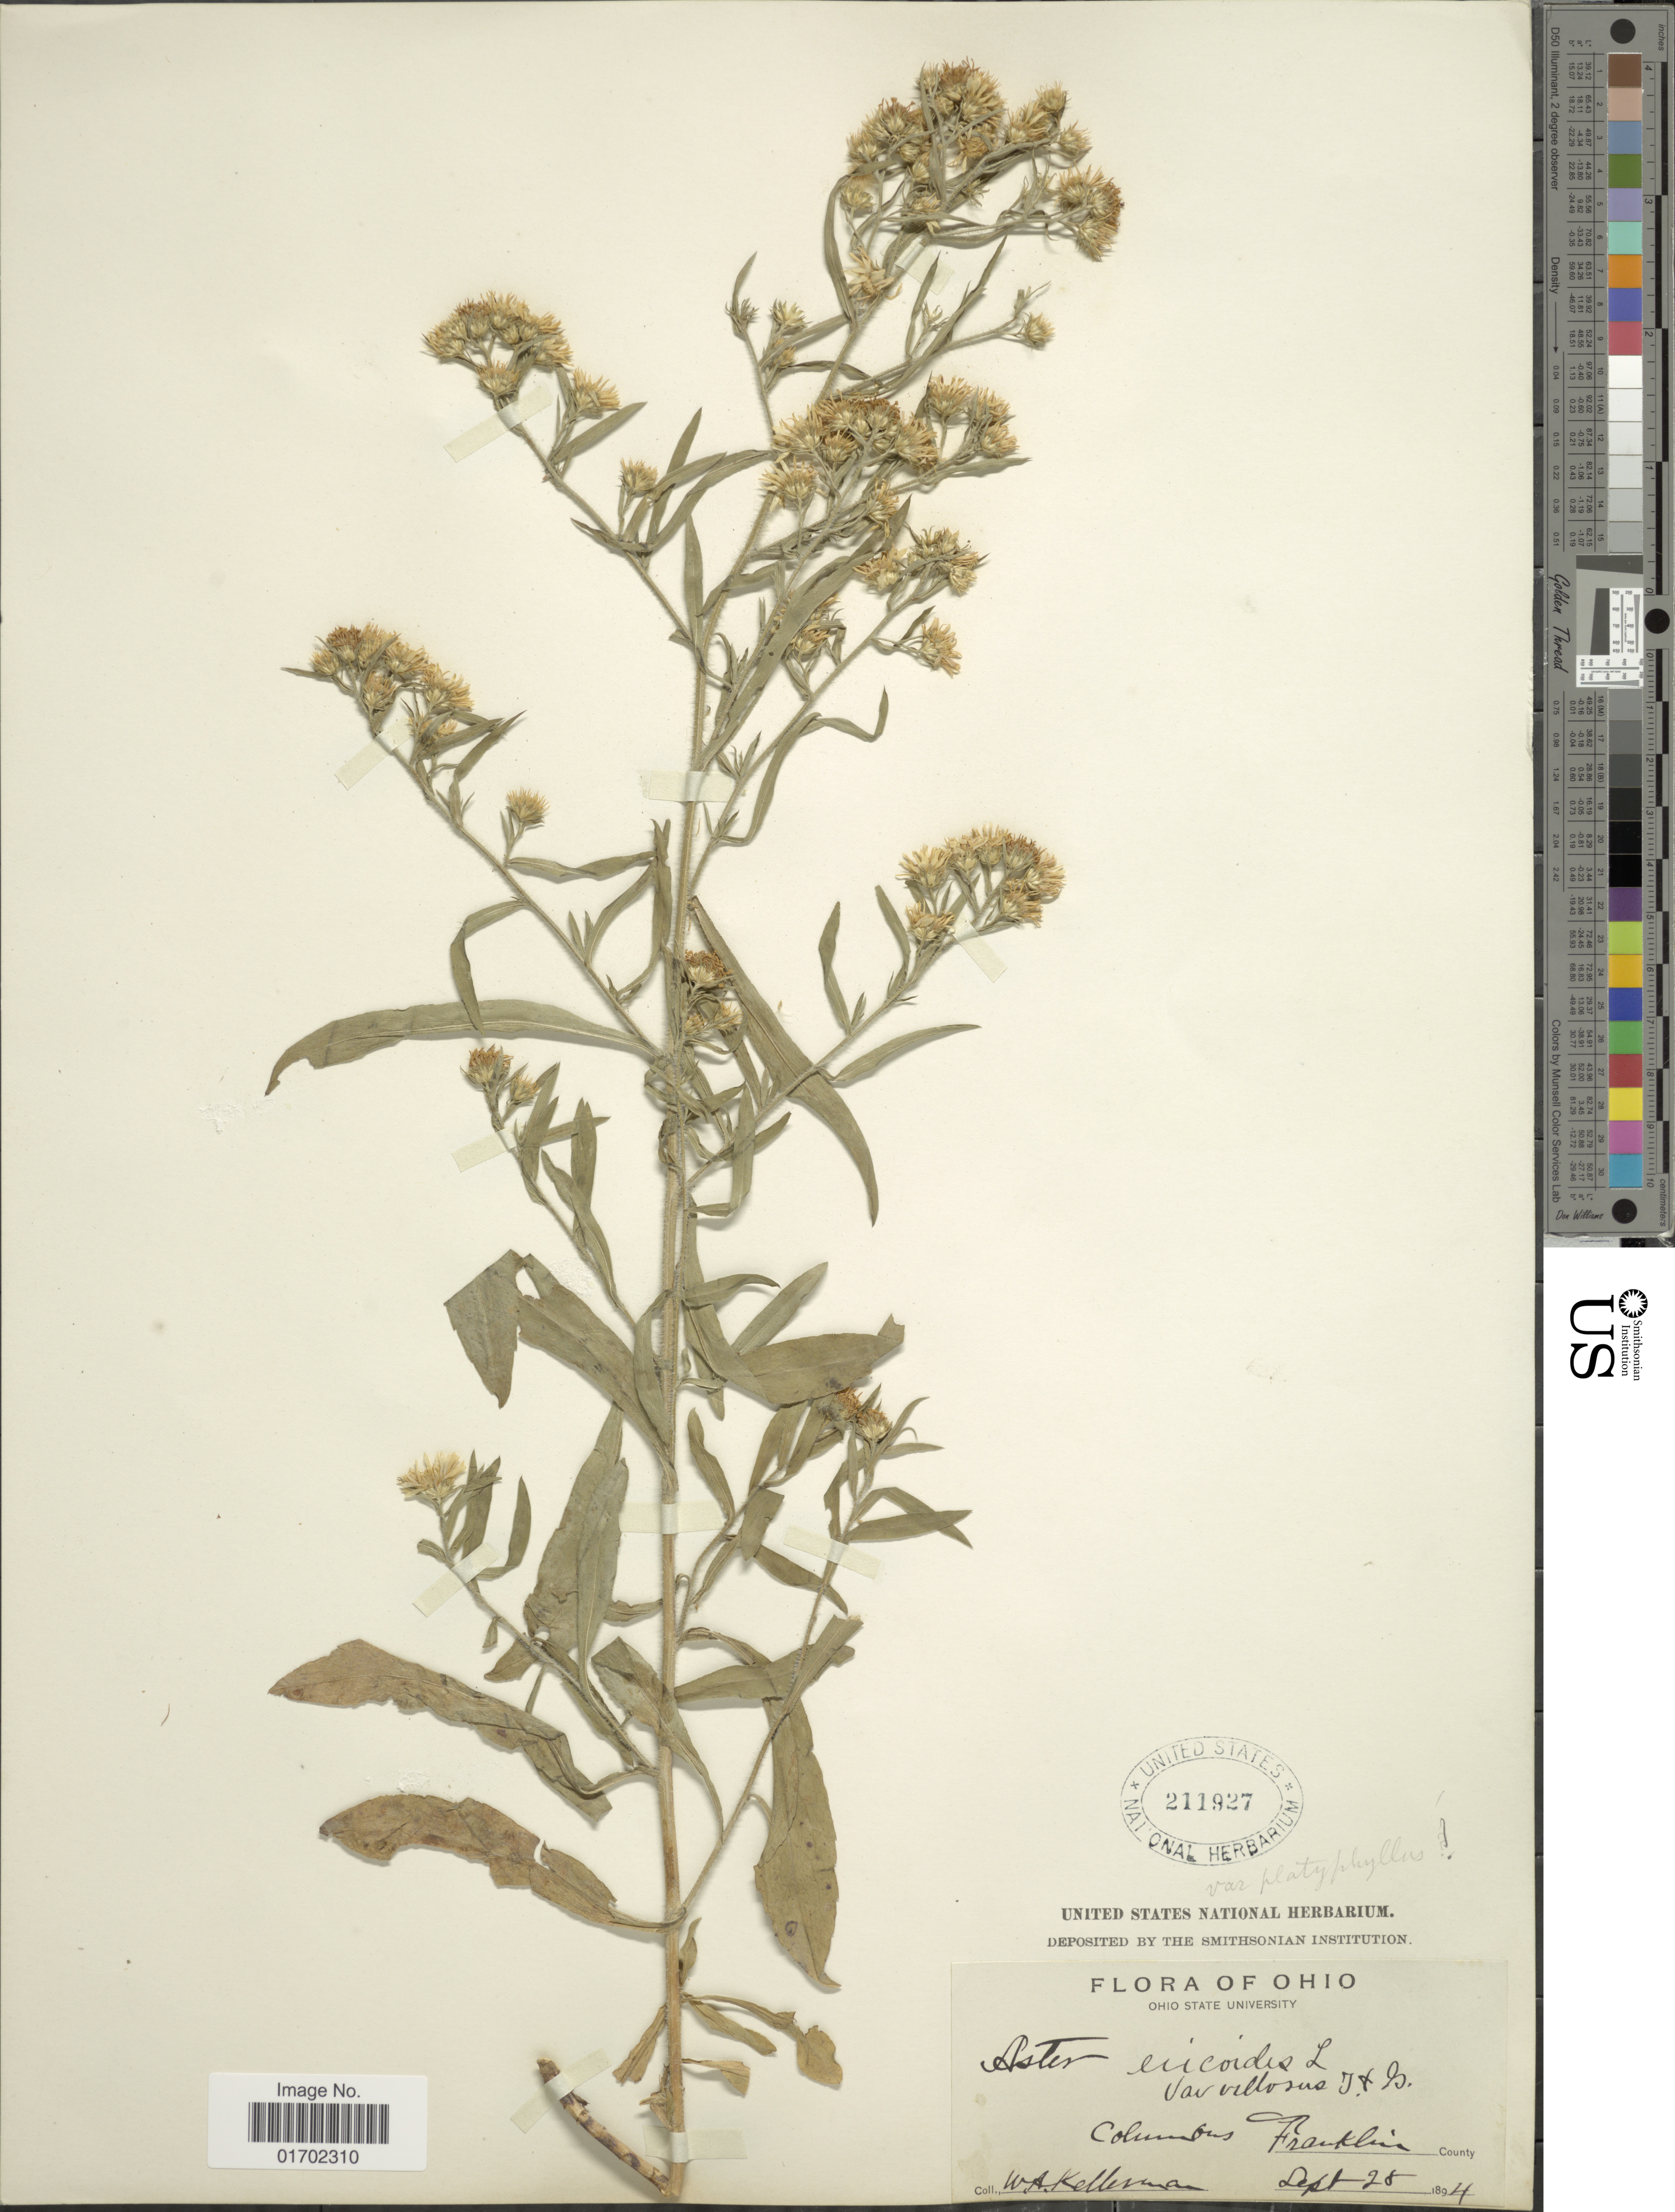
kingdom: Plantae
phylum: Tracheophyta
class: Magnoliopsida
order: Asterales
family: Asteraceae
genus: Symphyotrichum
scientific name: Symphyotrichum pilosum var. pilosum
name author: (Willd.) G.L. Nesom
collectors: W. Kellerman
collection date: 1894-09-28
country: United States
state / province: Ohio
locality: Columbus, Franklin County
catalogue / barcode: US 211927